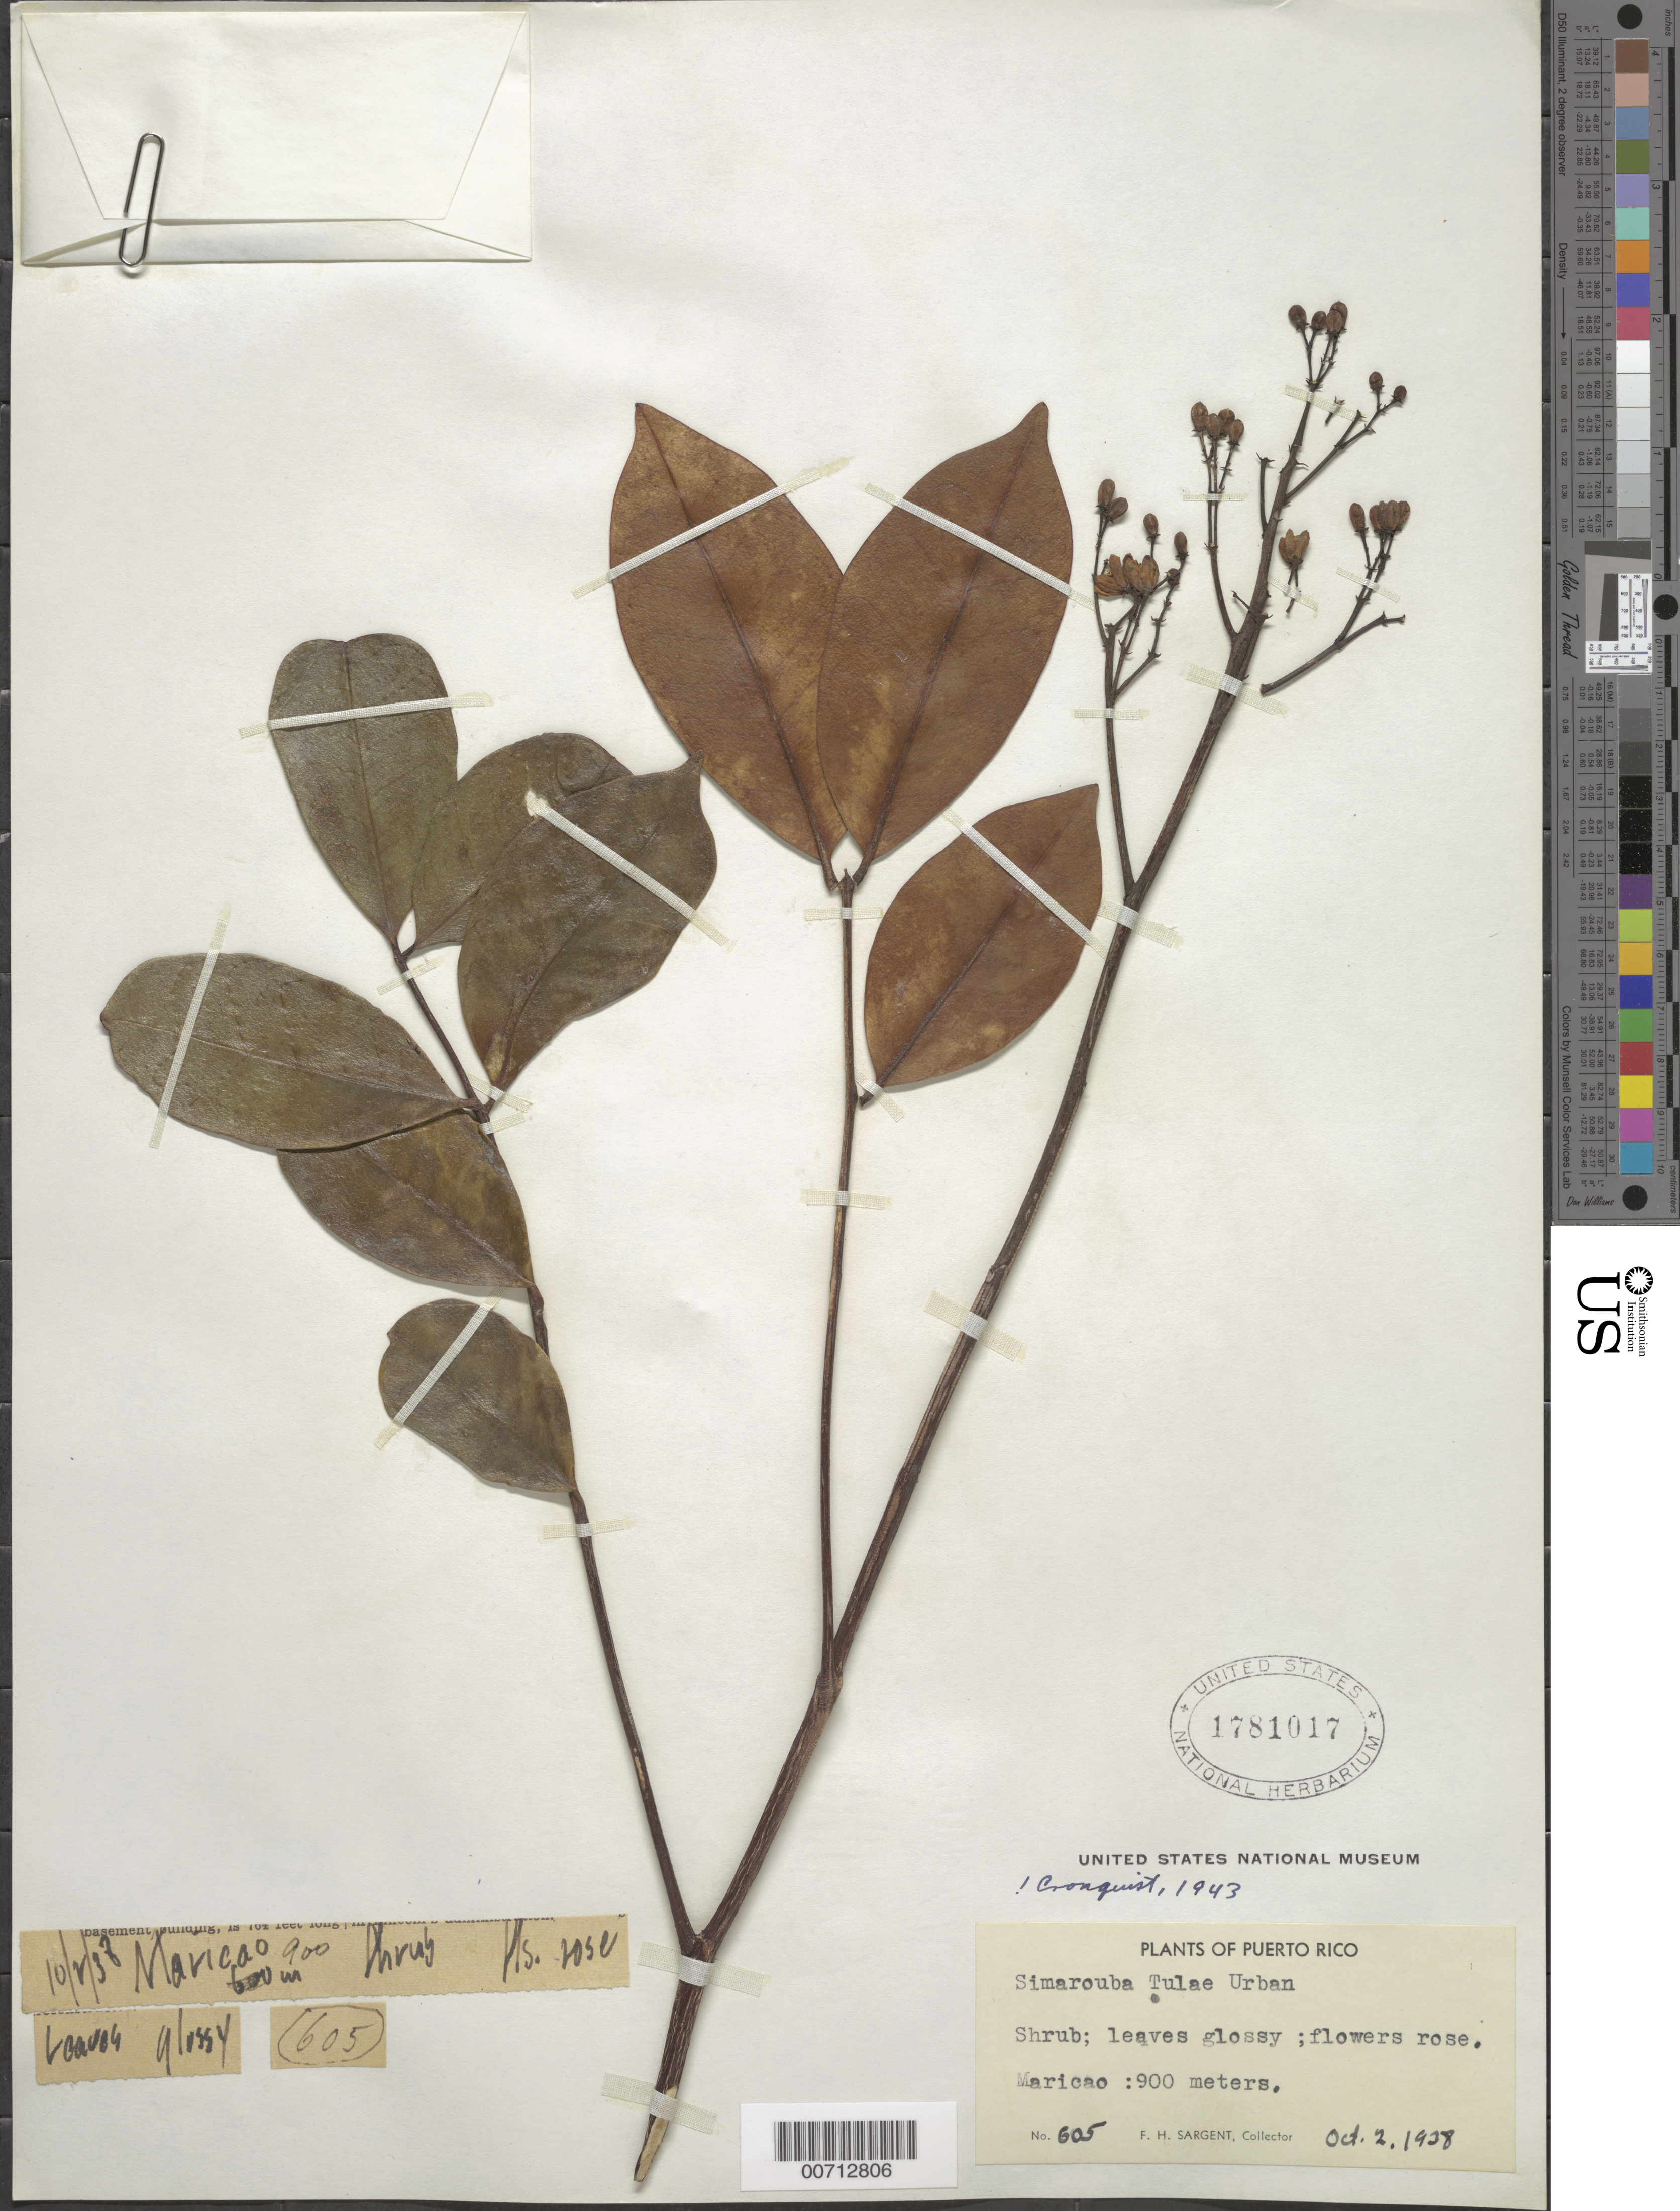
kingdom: Plantae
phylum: Tracheophyta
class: Magnoliopsida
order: Sapindales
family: Simaroubaceae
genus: Simarouba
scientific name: Simarouba tulae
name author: Urb.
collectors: F. H. Sargent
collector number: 605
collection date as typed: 02 Oct 1938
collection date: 1938-10-02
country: Puerto Rico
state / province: Maricao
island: Greater Antilles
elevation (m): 900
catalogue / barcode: US 1781017